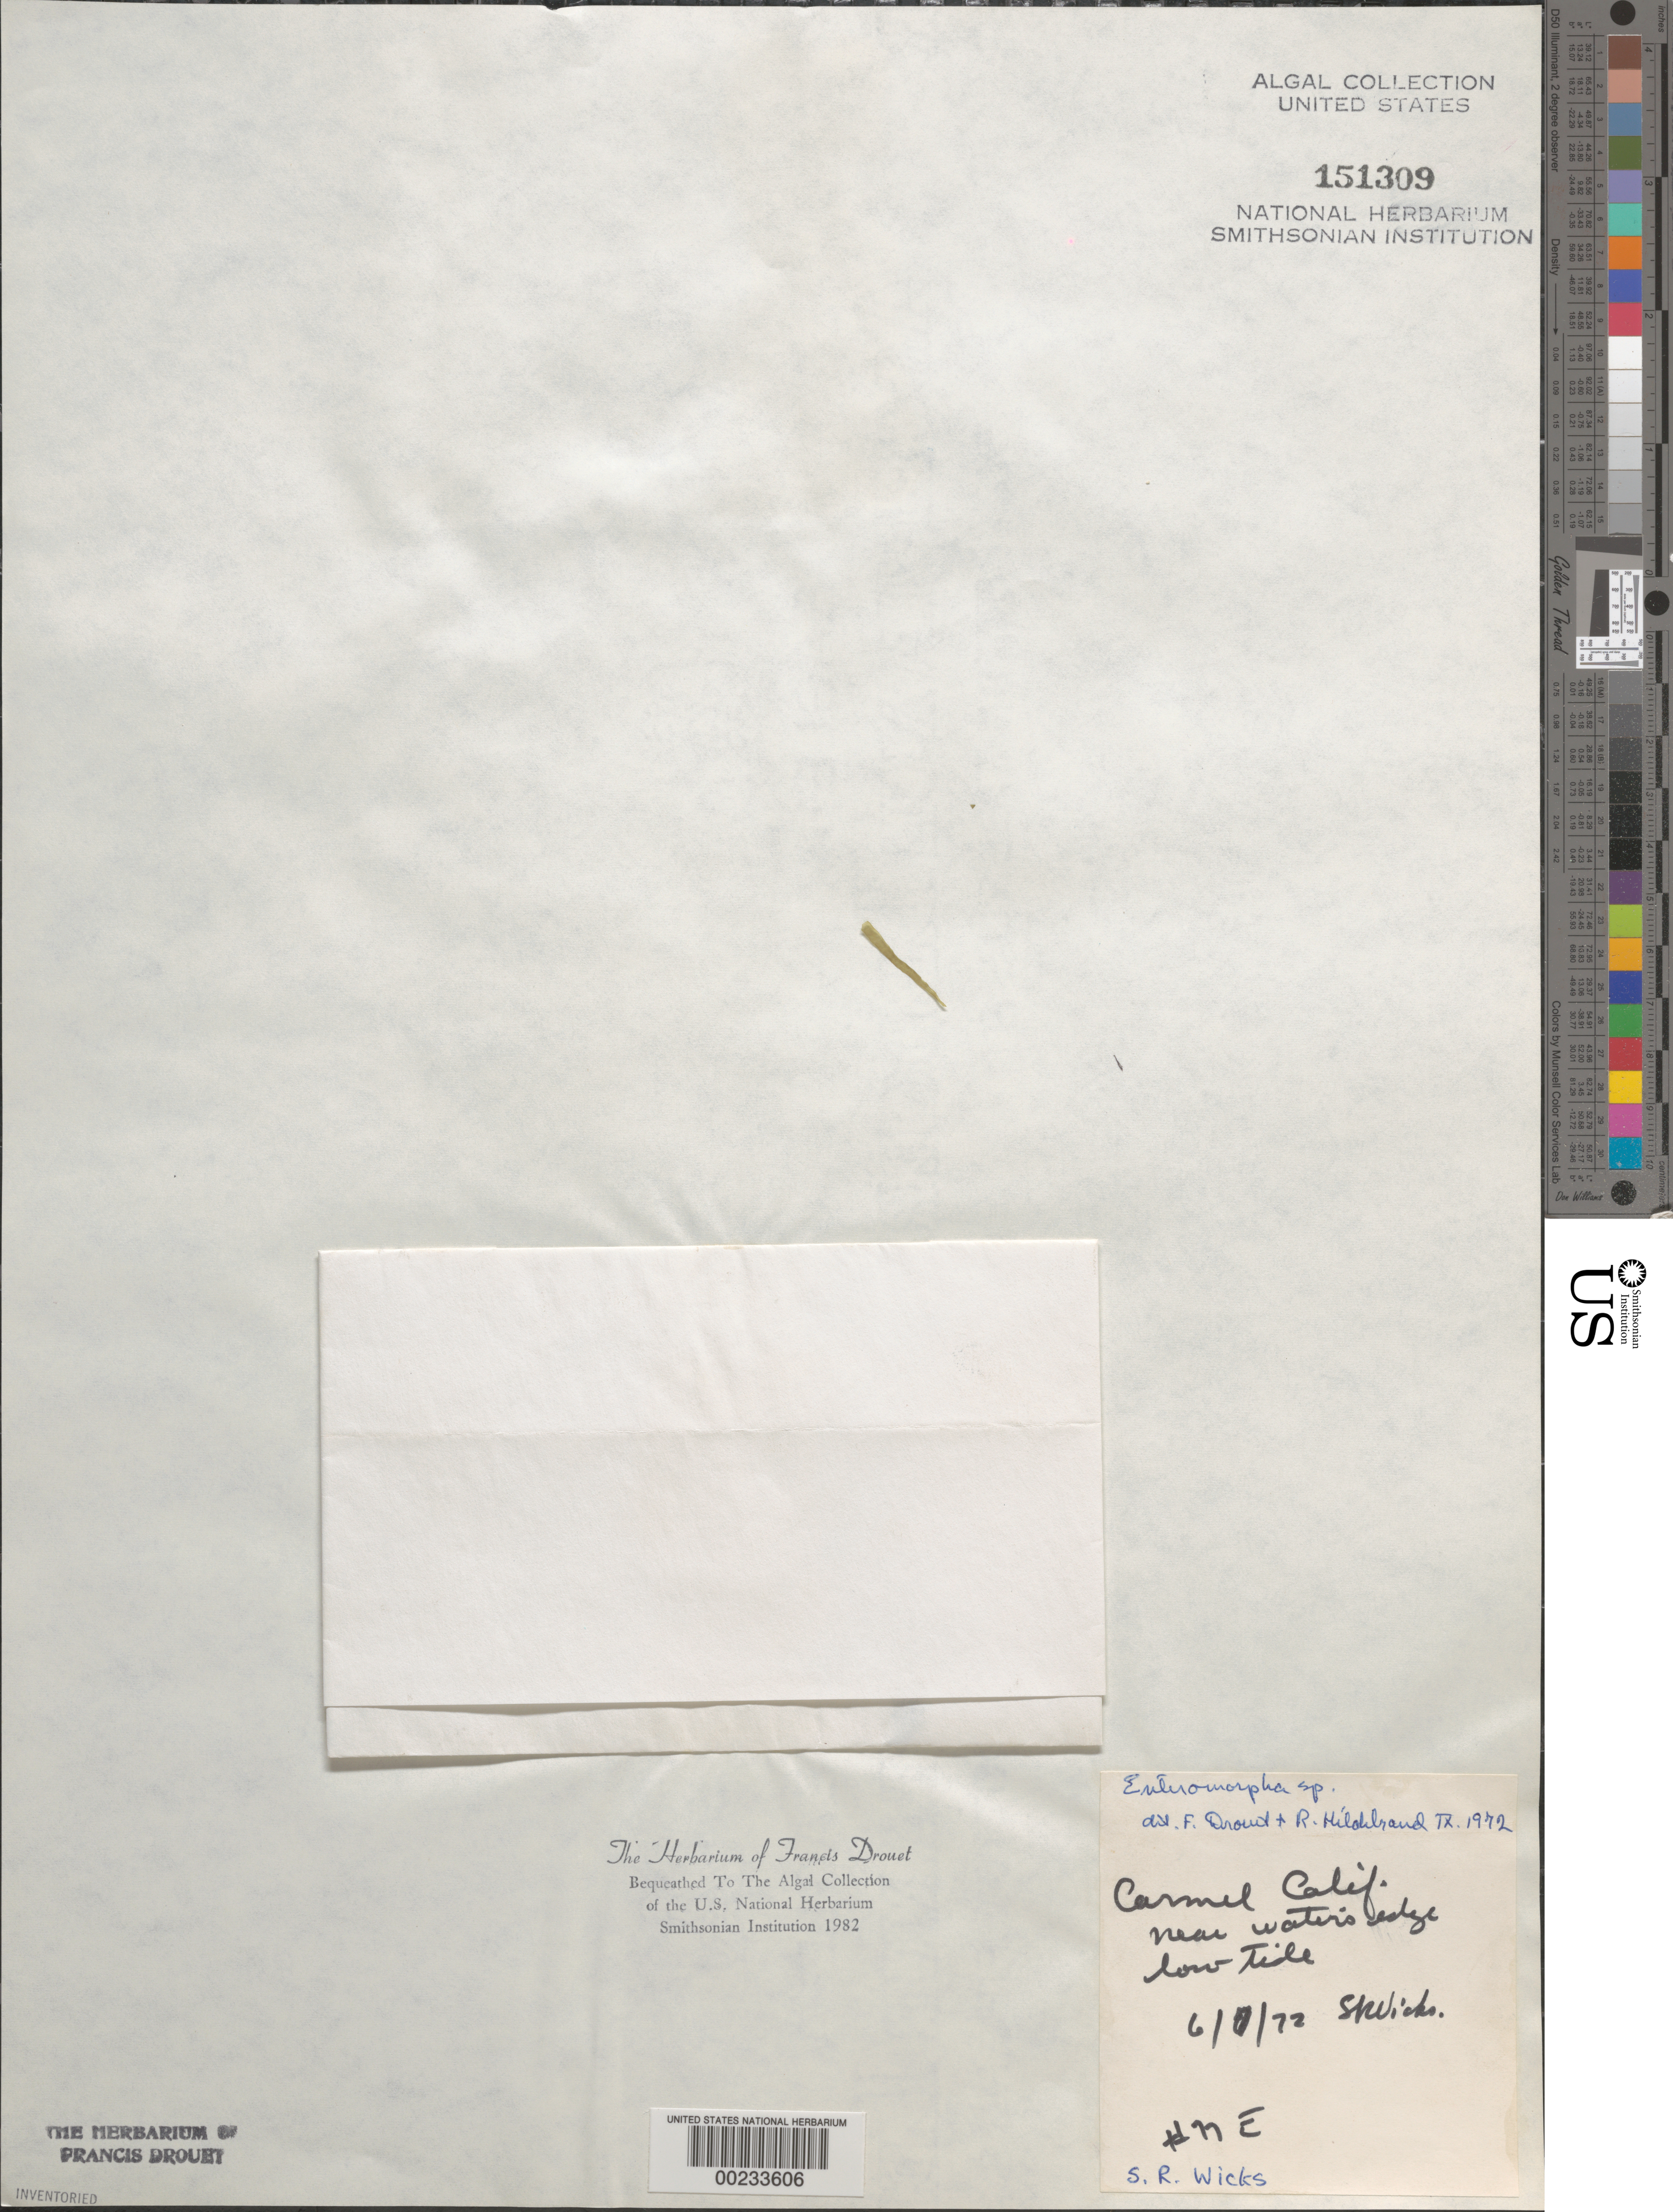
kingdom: Plantae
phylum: Chlorophyta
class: Ulvophyceae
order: Ulvales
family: Ulvaceae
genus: Ulva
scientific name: Ulva sp.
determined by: Algae name updating Project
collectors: S. Wicks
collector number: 77e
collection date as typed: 07 Jun 1972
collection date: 1972-06-07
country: United States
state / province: California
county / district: Monterey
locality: Carmel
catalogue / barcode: US 151309